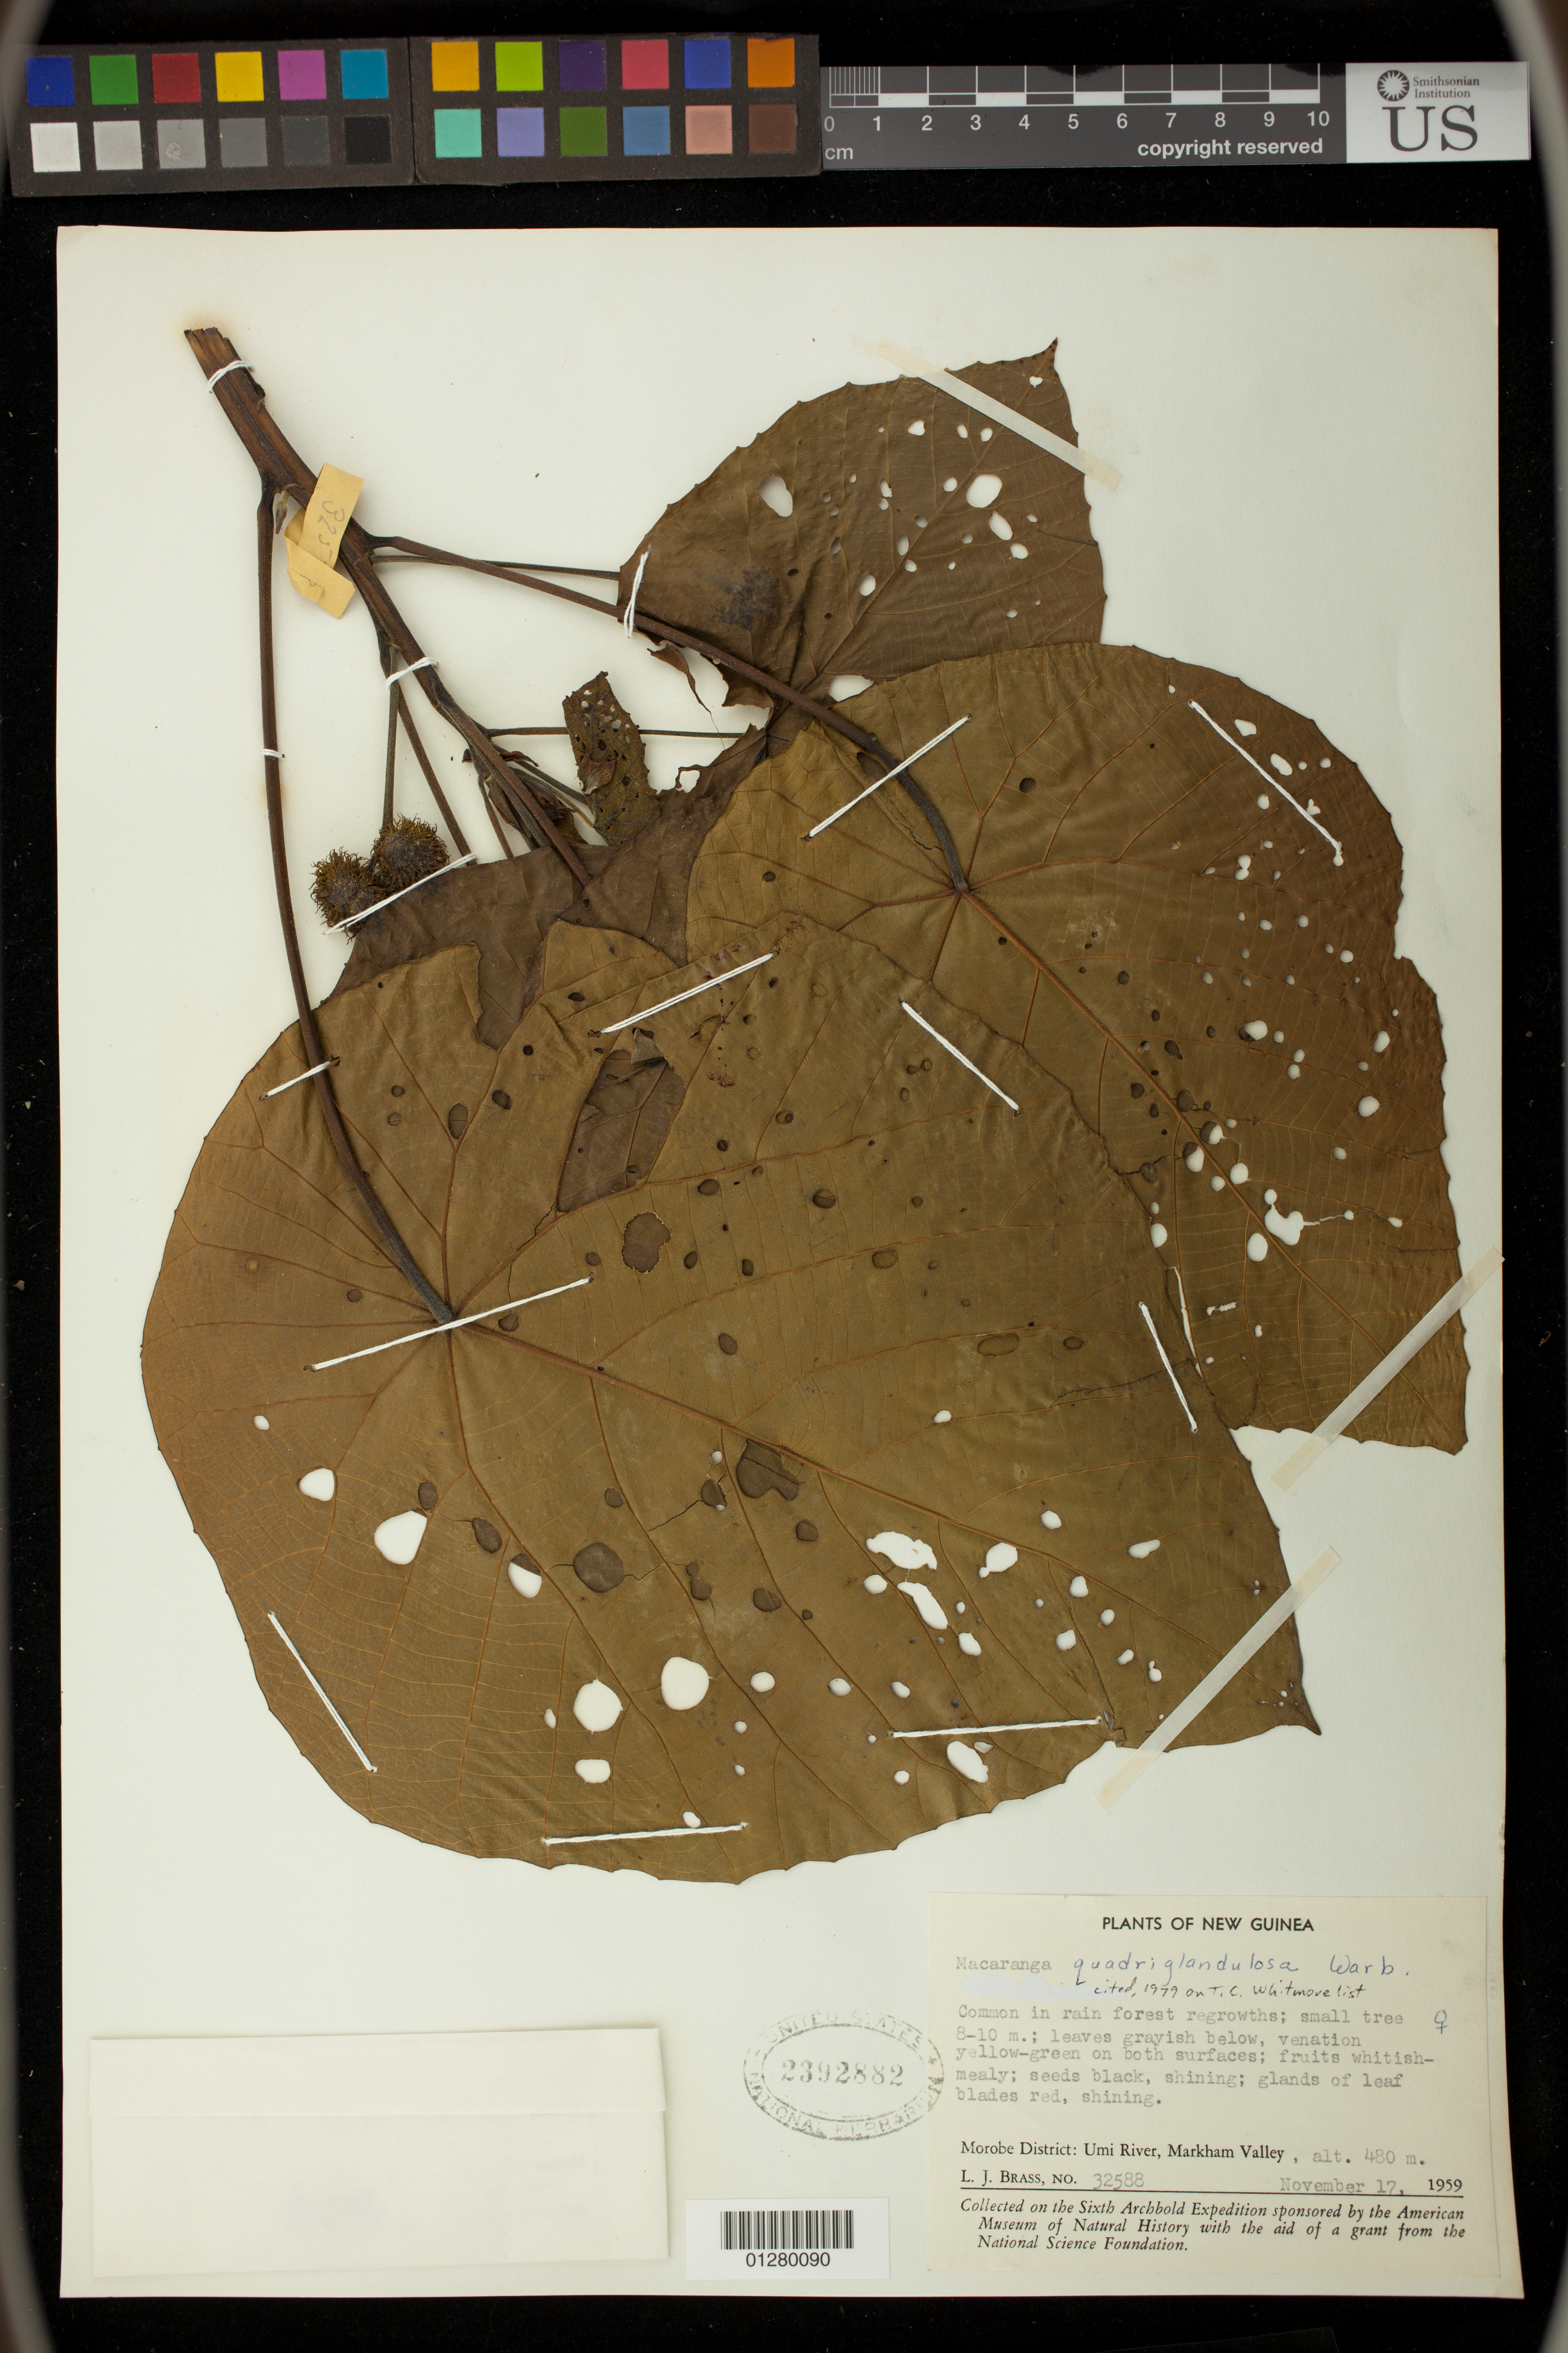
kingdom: Plantae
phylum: Tracheophyta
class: Magnoliopsida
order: Malpighiales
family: Euphorbiaceae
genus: Macaranga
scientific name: Macaranga quadriglandulosa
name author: Warb.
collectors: L. J. Brass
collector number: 32588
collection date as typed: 17 Nov 1959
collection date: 1959-11-17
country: Papua New Guinea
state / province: Morobe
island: New Guinea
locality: Umi river, markham valley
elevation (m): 480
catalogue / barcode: US 2392882